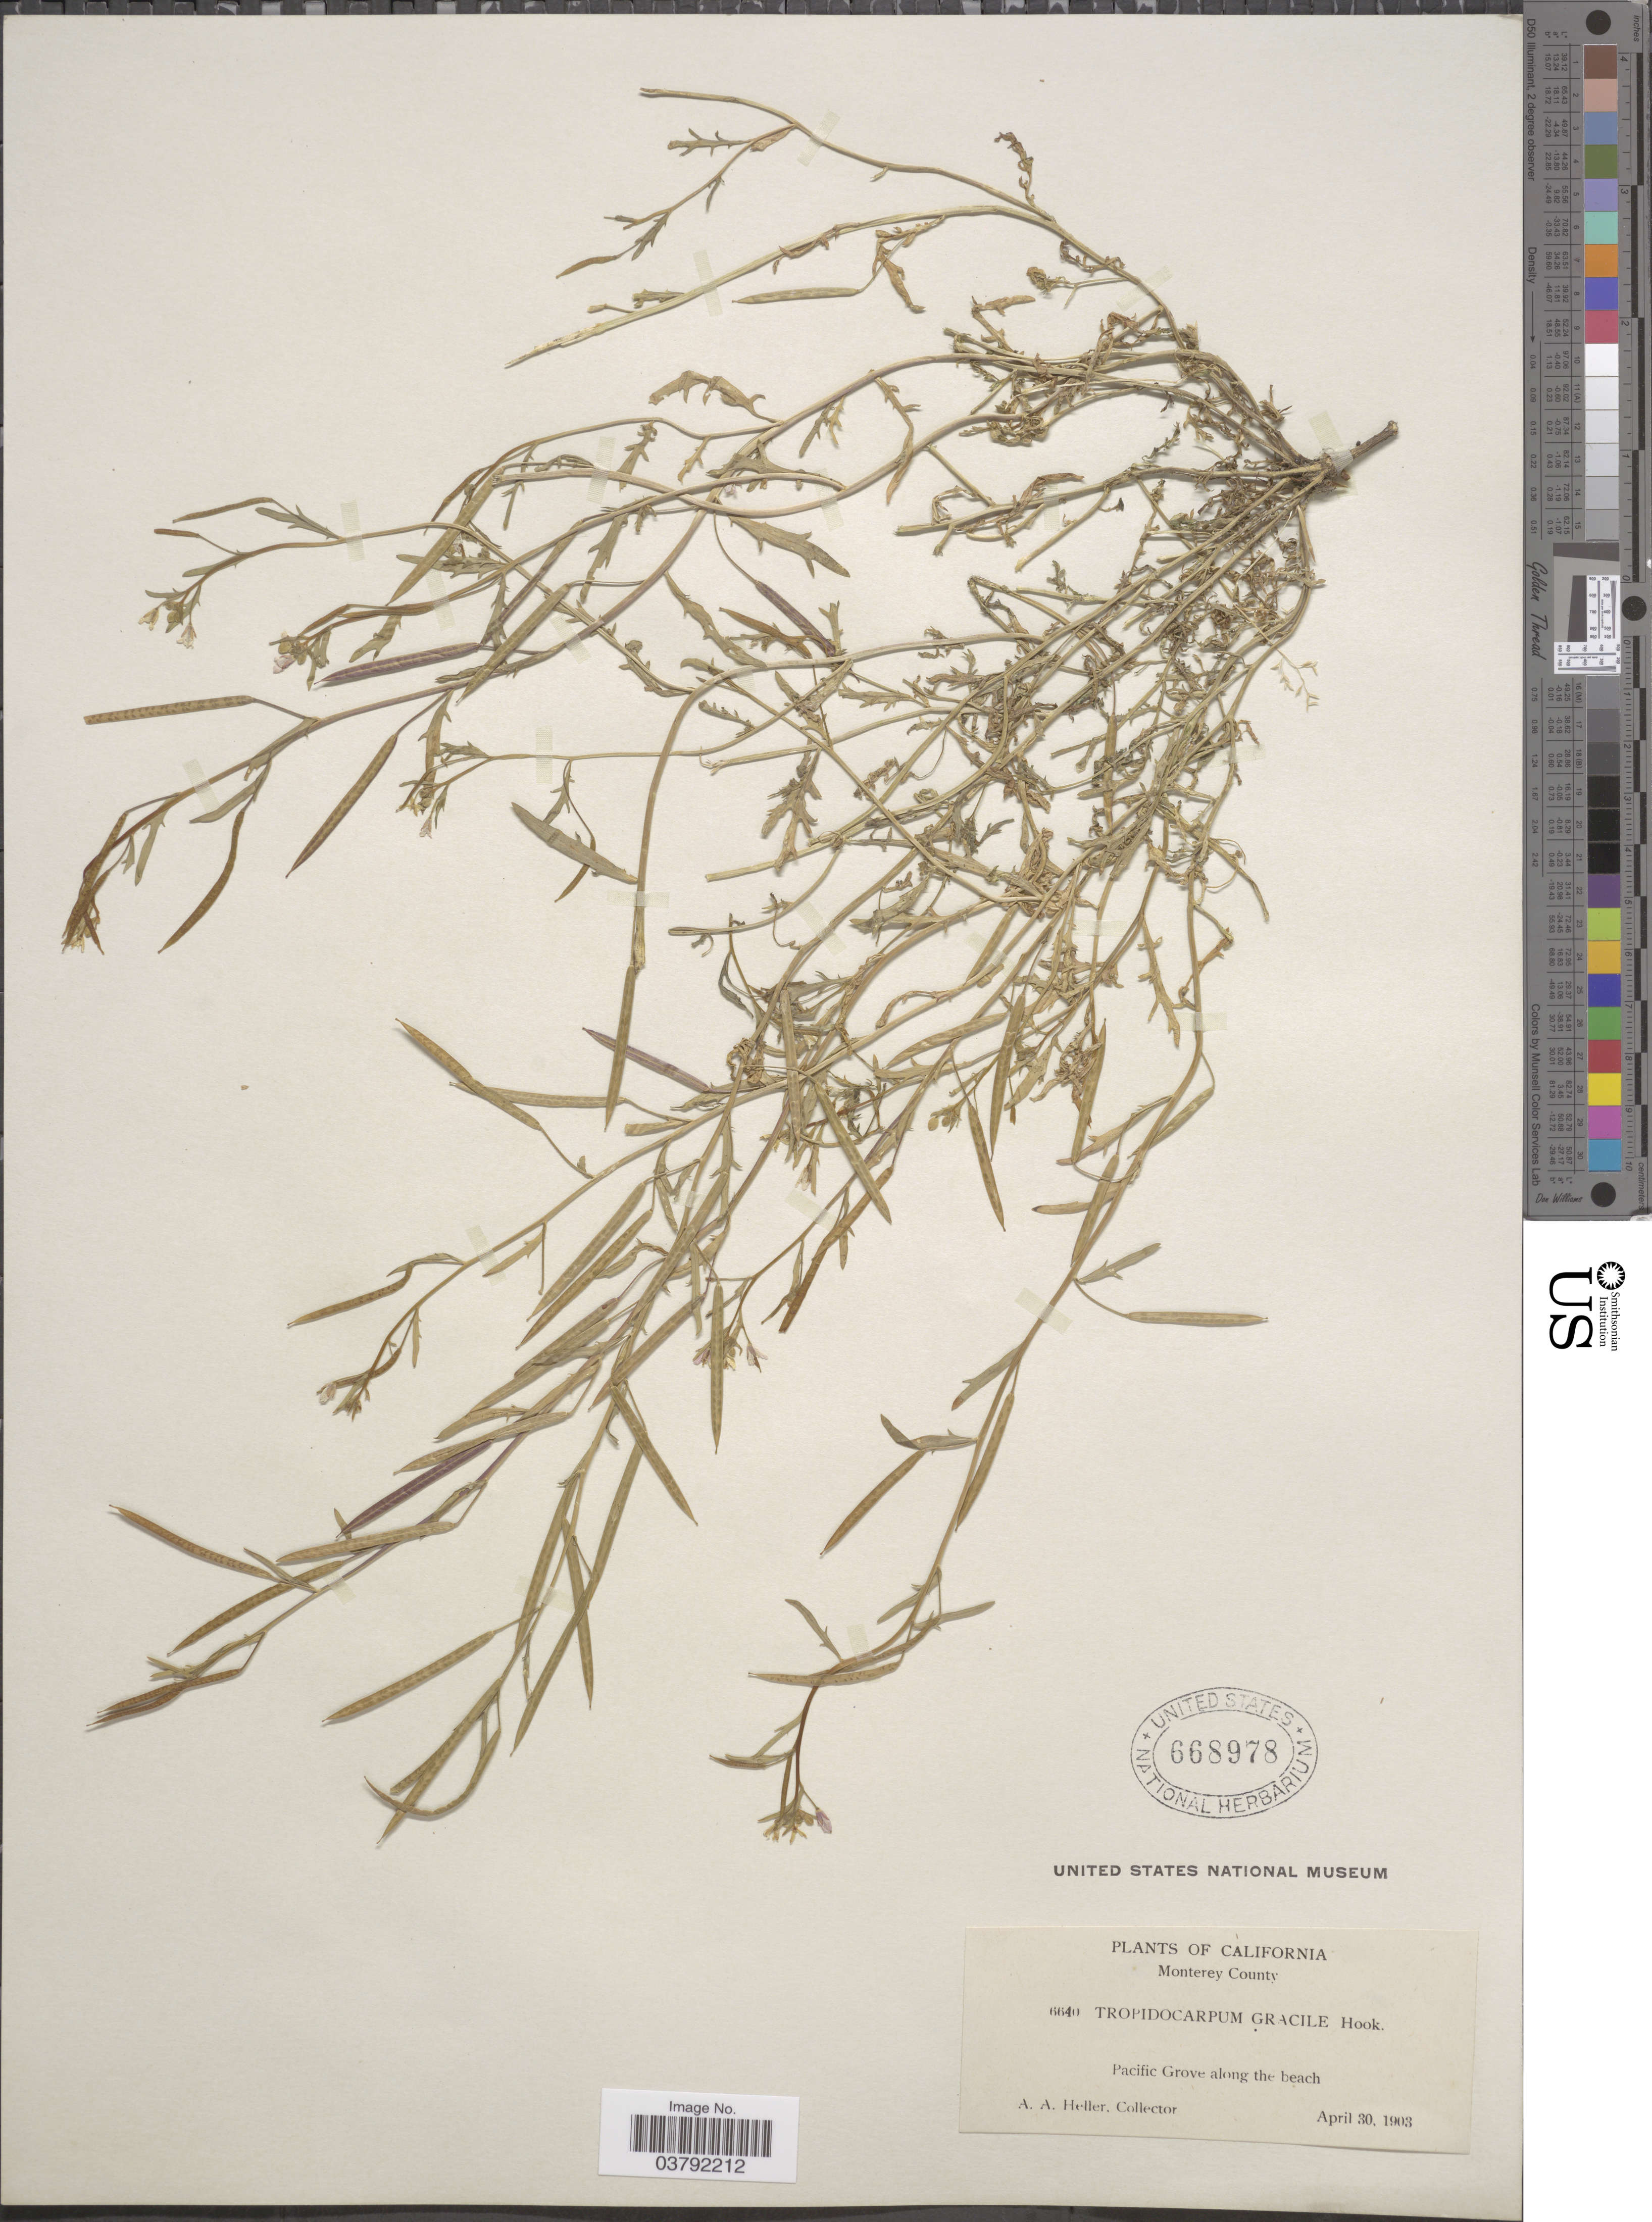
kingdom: Plantae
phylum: Tracheophyta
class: Magnoliopsida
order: Brassicales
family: Brassicaceae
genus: Tropidocarpum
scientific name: Tropidocarpum gracile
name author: Hook.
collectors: A. A. Heller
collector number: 6640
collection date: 1903-04-30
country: United States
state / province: California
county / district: Monterey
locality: Monterey County. Pacific Grove along the beach.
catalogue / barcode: US 668978